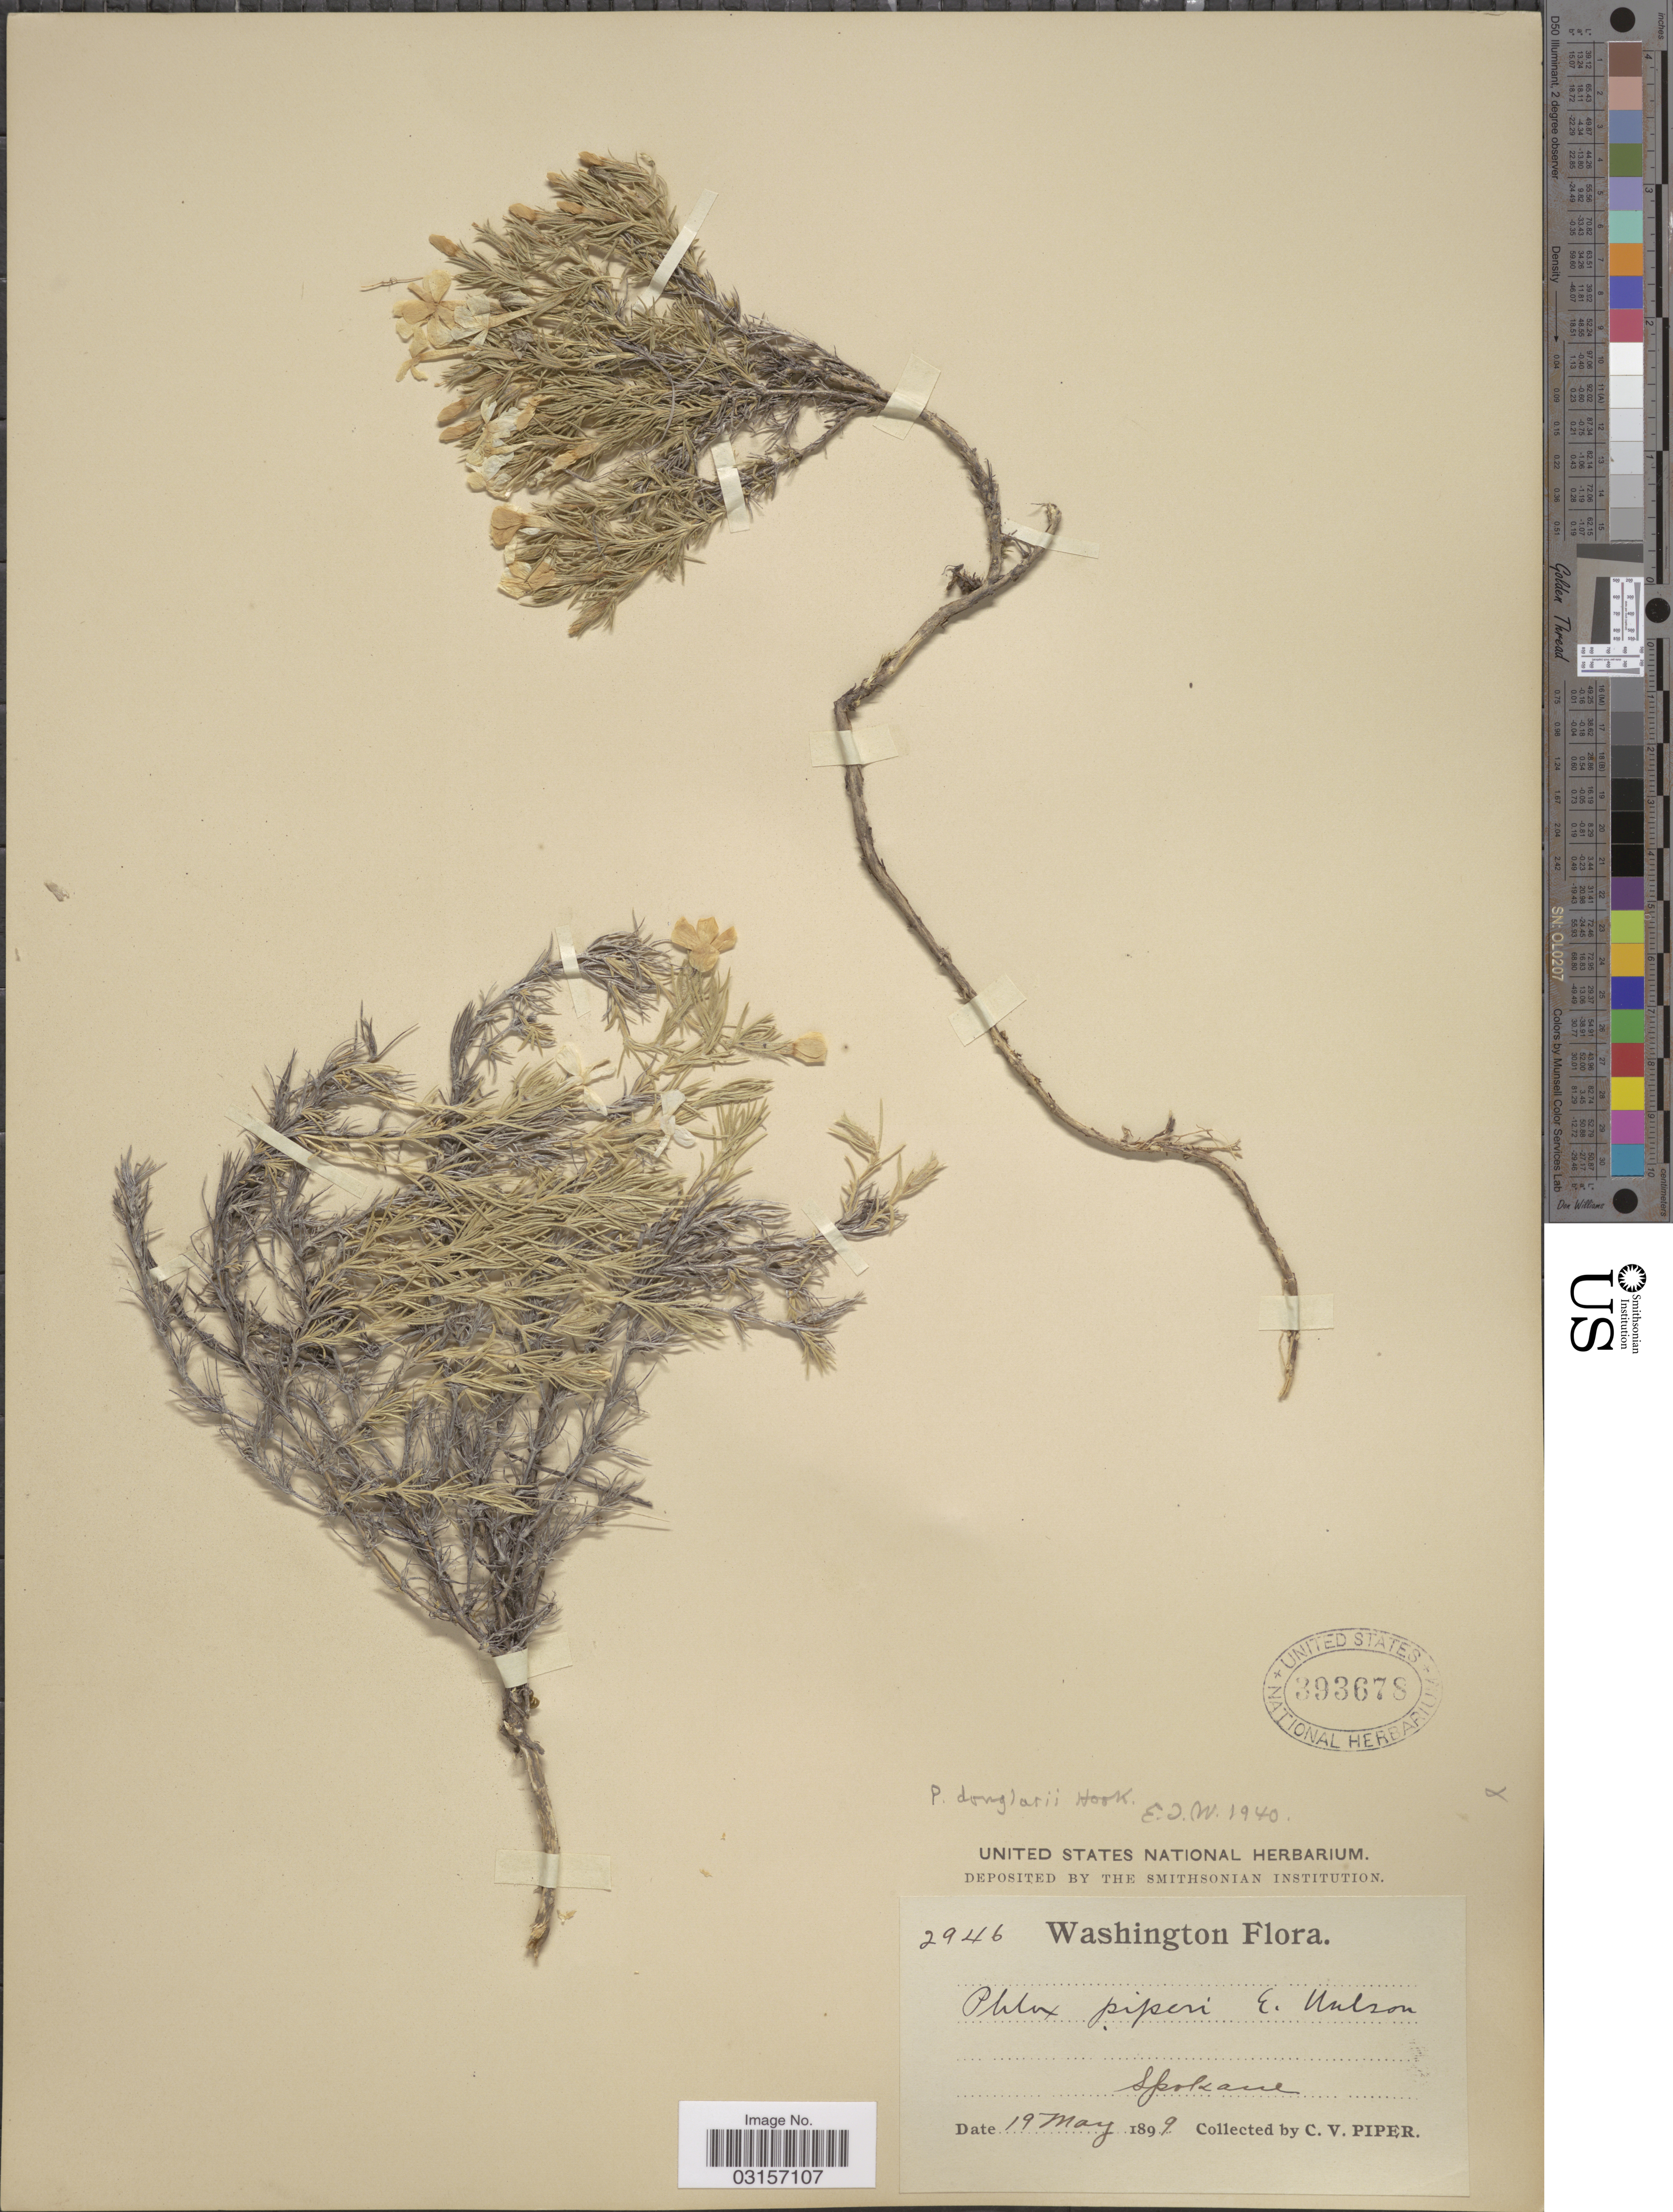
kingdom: Plantae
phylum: Tracheophyta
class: Magnoliopsida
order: Ericales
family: Polemoniaceae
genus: Phlox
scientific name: Phlox caespitosa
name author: Nutt.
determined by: Mayfield, M. H.; Ferguson, C. J.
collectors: C. V. Piper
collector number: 2946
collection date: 1899-05-19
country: United States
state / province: Washington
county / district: Spokane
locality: Spokane.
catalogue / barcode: US 393678